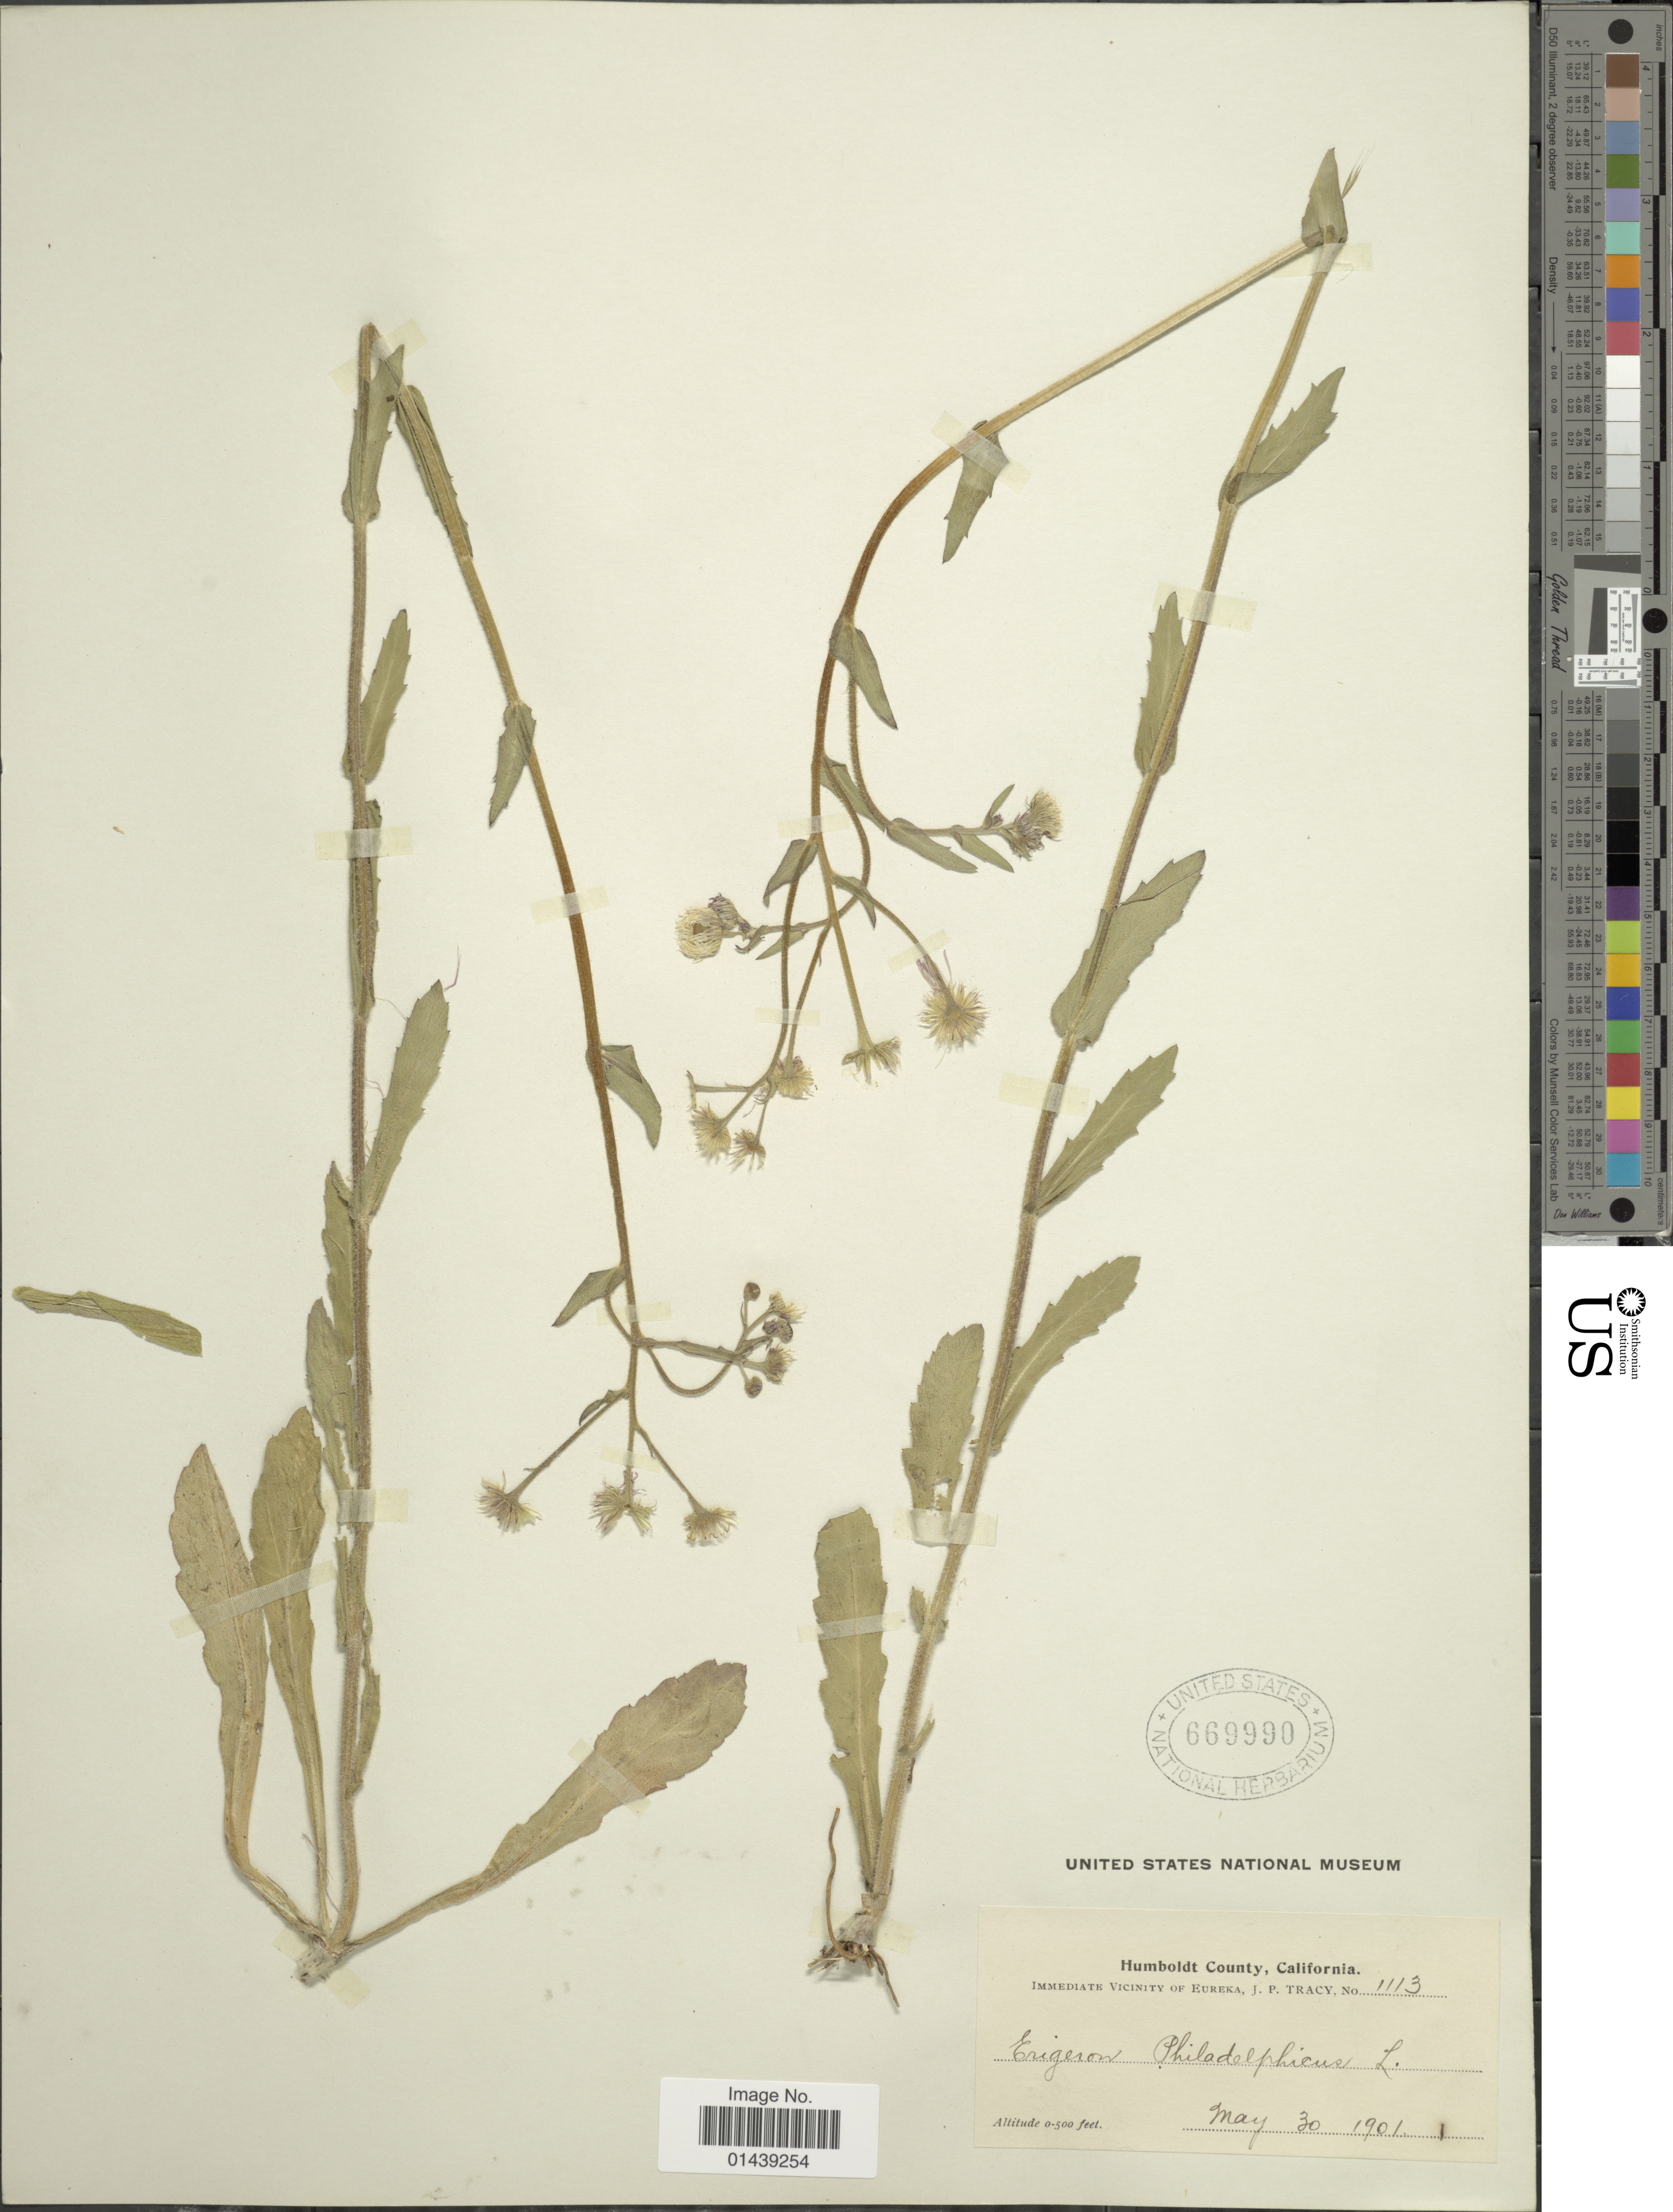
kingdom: Plantae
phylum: Tracheophyta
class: Magnoliopsida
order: Asterales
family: Asteraceae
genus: Erigeron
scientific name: Erigeron philadelphicus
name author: L.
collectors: J. Tracy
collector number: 1113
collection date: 1901-05-30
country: United States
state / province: California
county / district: Humboldt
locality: Humboldt County. Immediate Vicinity of Eureka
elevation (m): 0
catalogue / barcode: US 669990